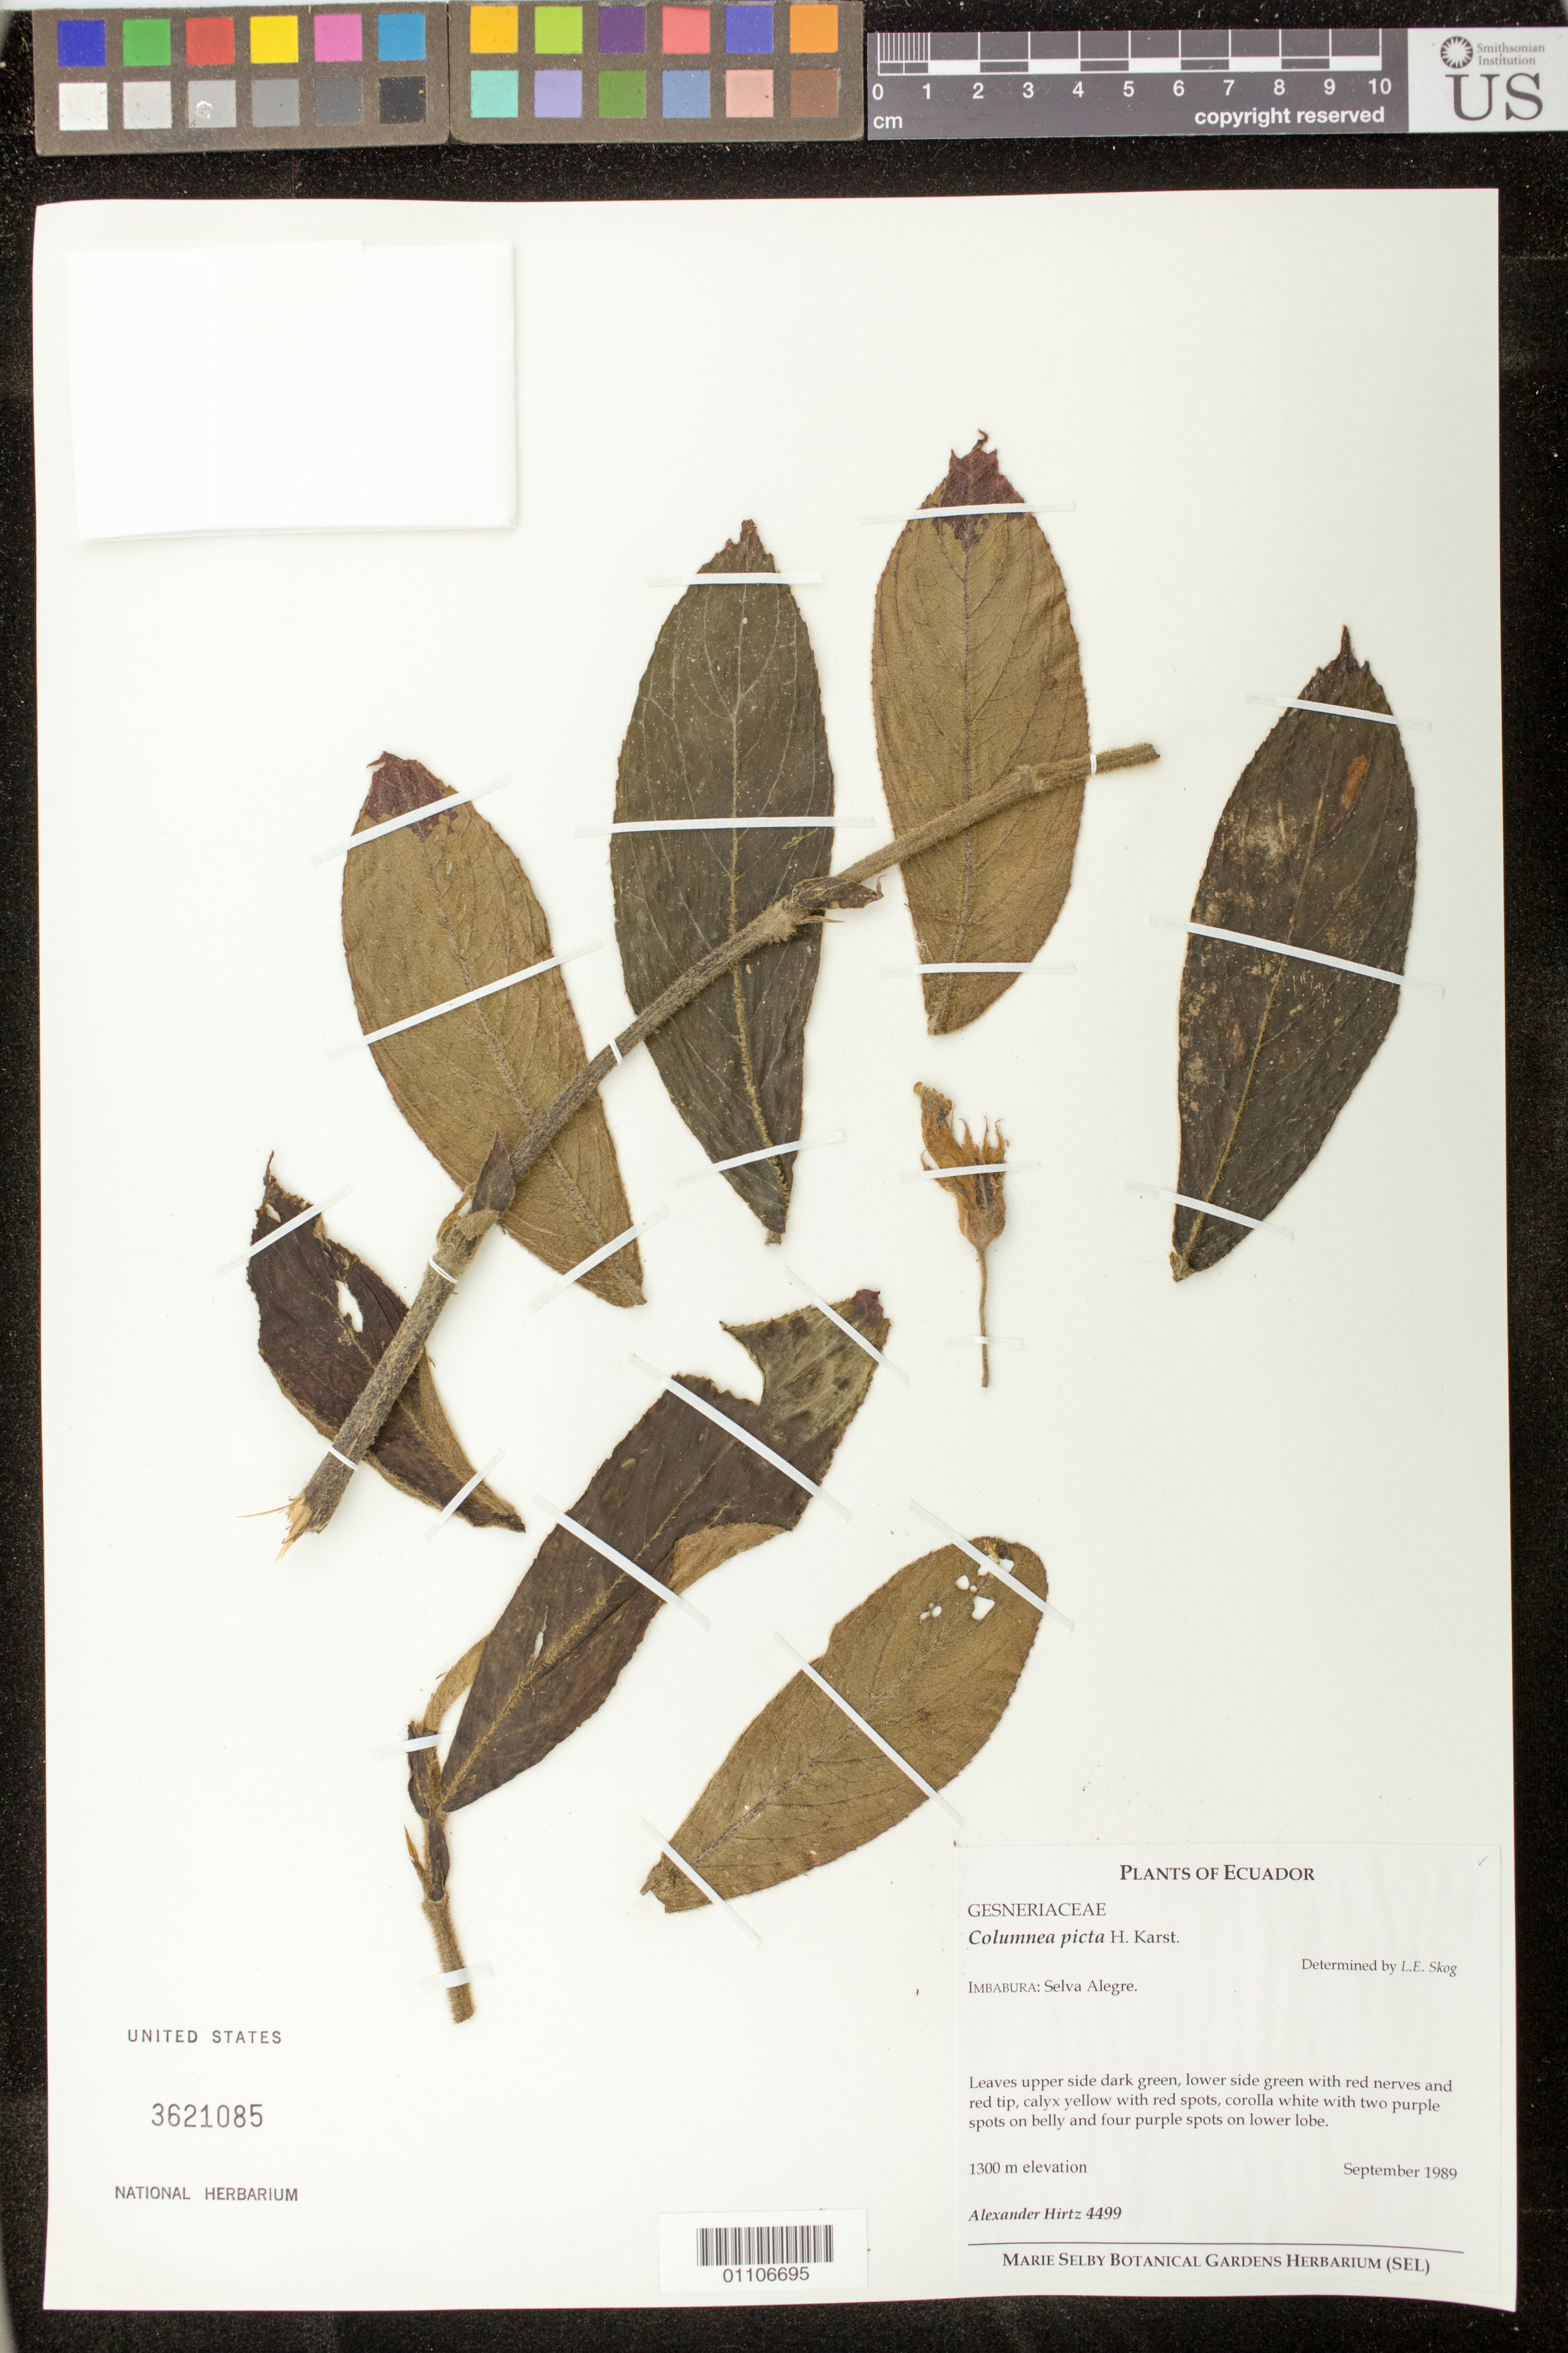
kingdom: Plantae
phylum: Tracheophyta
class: Magnoliopsida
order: Lamiales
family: Gesneriaceae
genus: Columnea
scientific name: Columnea karsteniana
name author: Singh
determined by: Skog, Laurence E.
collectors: A. Hirtz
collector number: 4499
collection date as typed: Sep 1989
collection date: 1989-09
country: Ecuador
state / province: Imbabura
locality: Selva Alegre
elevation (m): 1300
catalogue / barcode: US 3621085